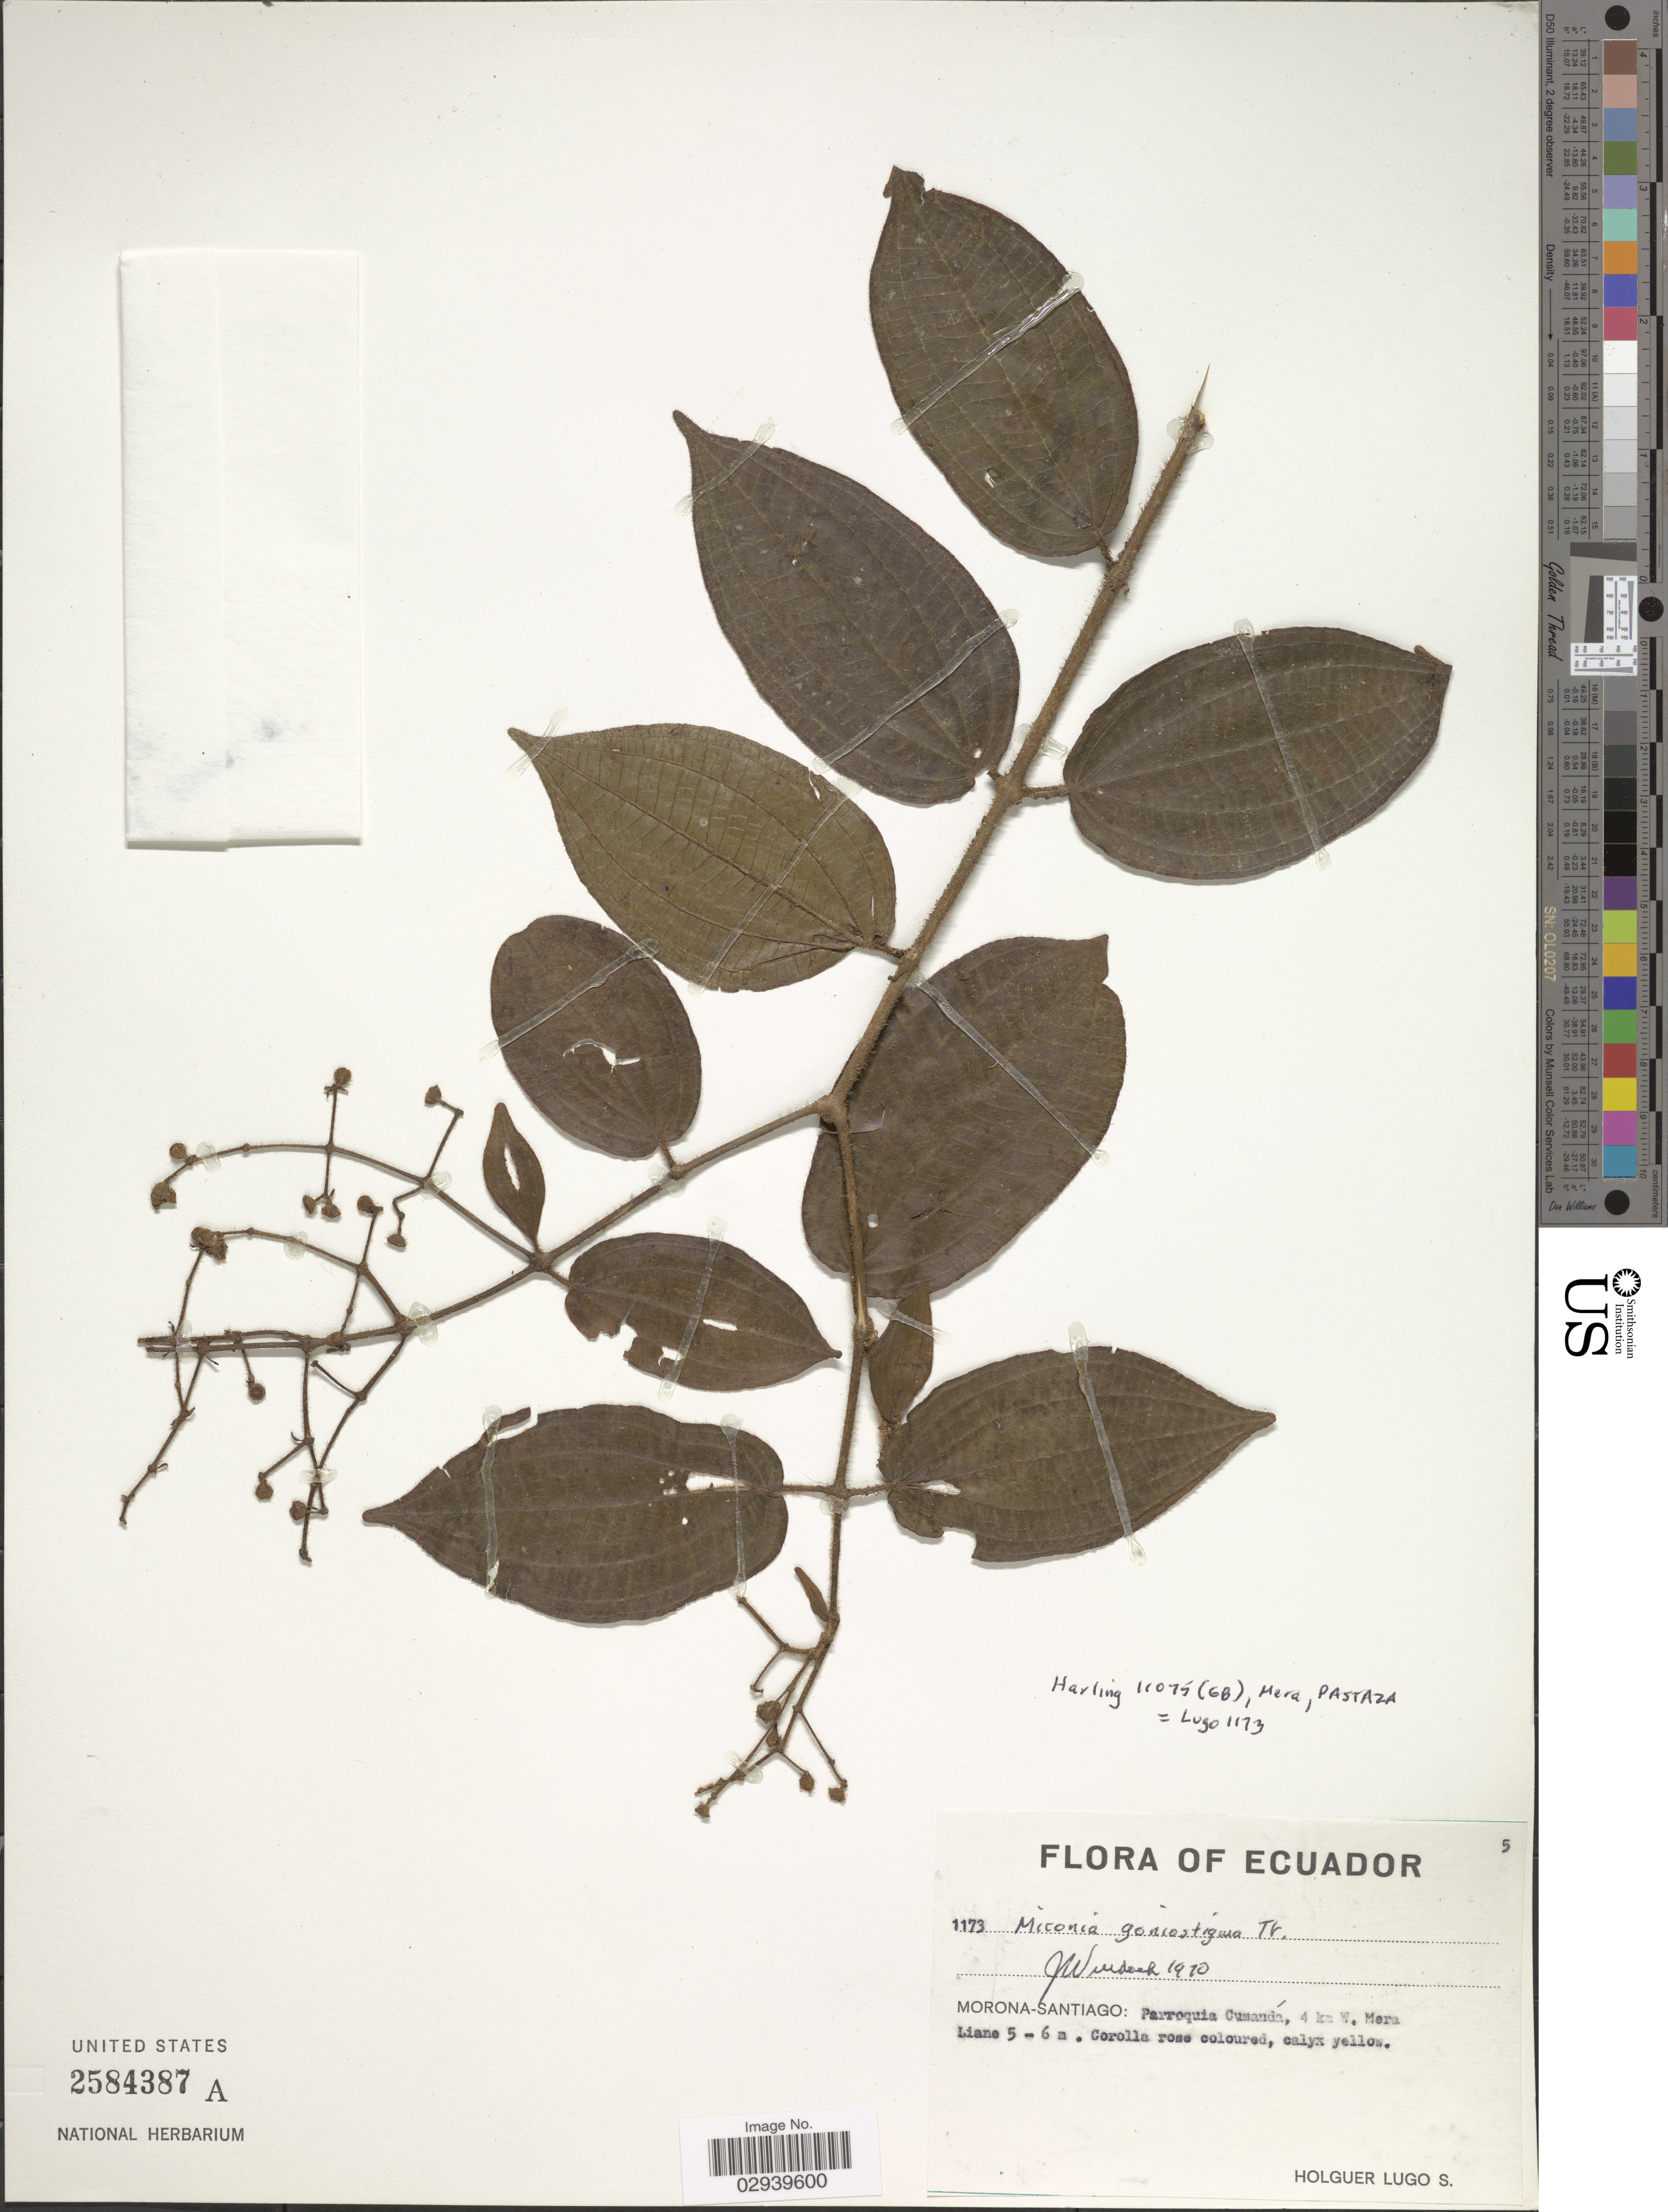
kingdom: Plantae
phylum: Tracheophyta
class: Magnoliopsida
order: Myrtales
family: Melastomataceae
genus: Miconia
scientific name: Miconia goniostigma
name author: Triana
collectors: H. Lugo S.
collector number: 1173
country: Ecuador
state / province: Morona-Santiago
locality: Parroquia Cumandá, 4 km W. Mera.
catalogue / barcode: US 2584387A